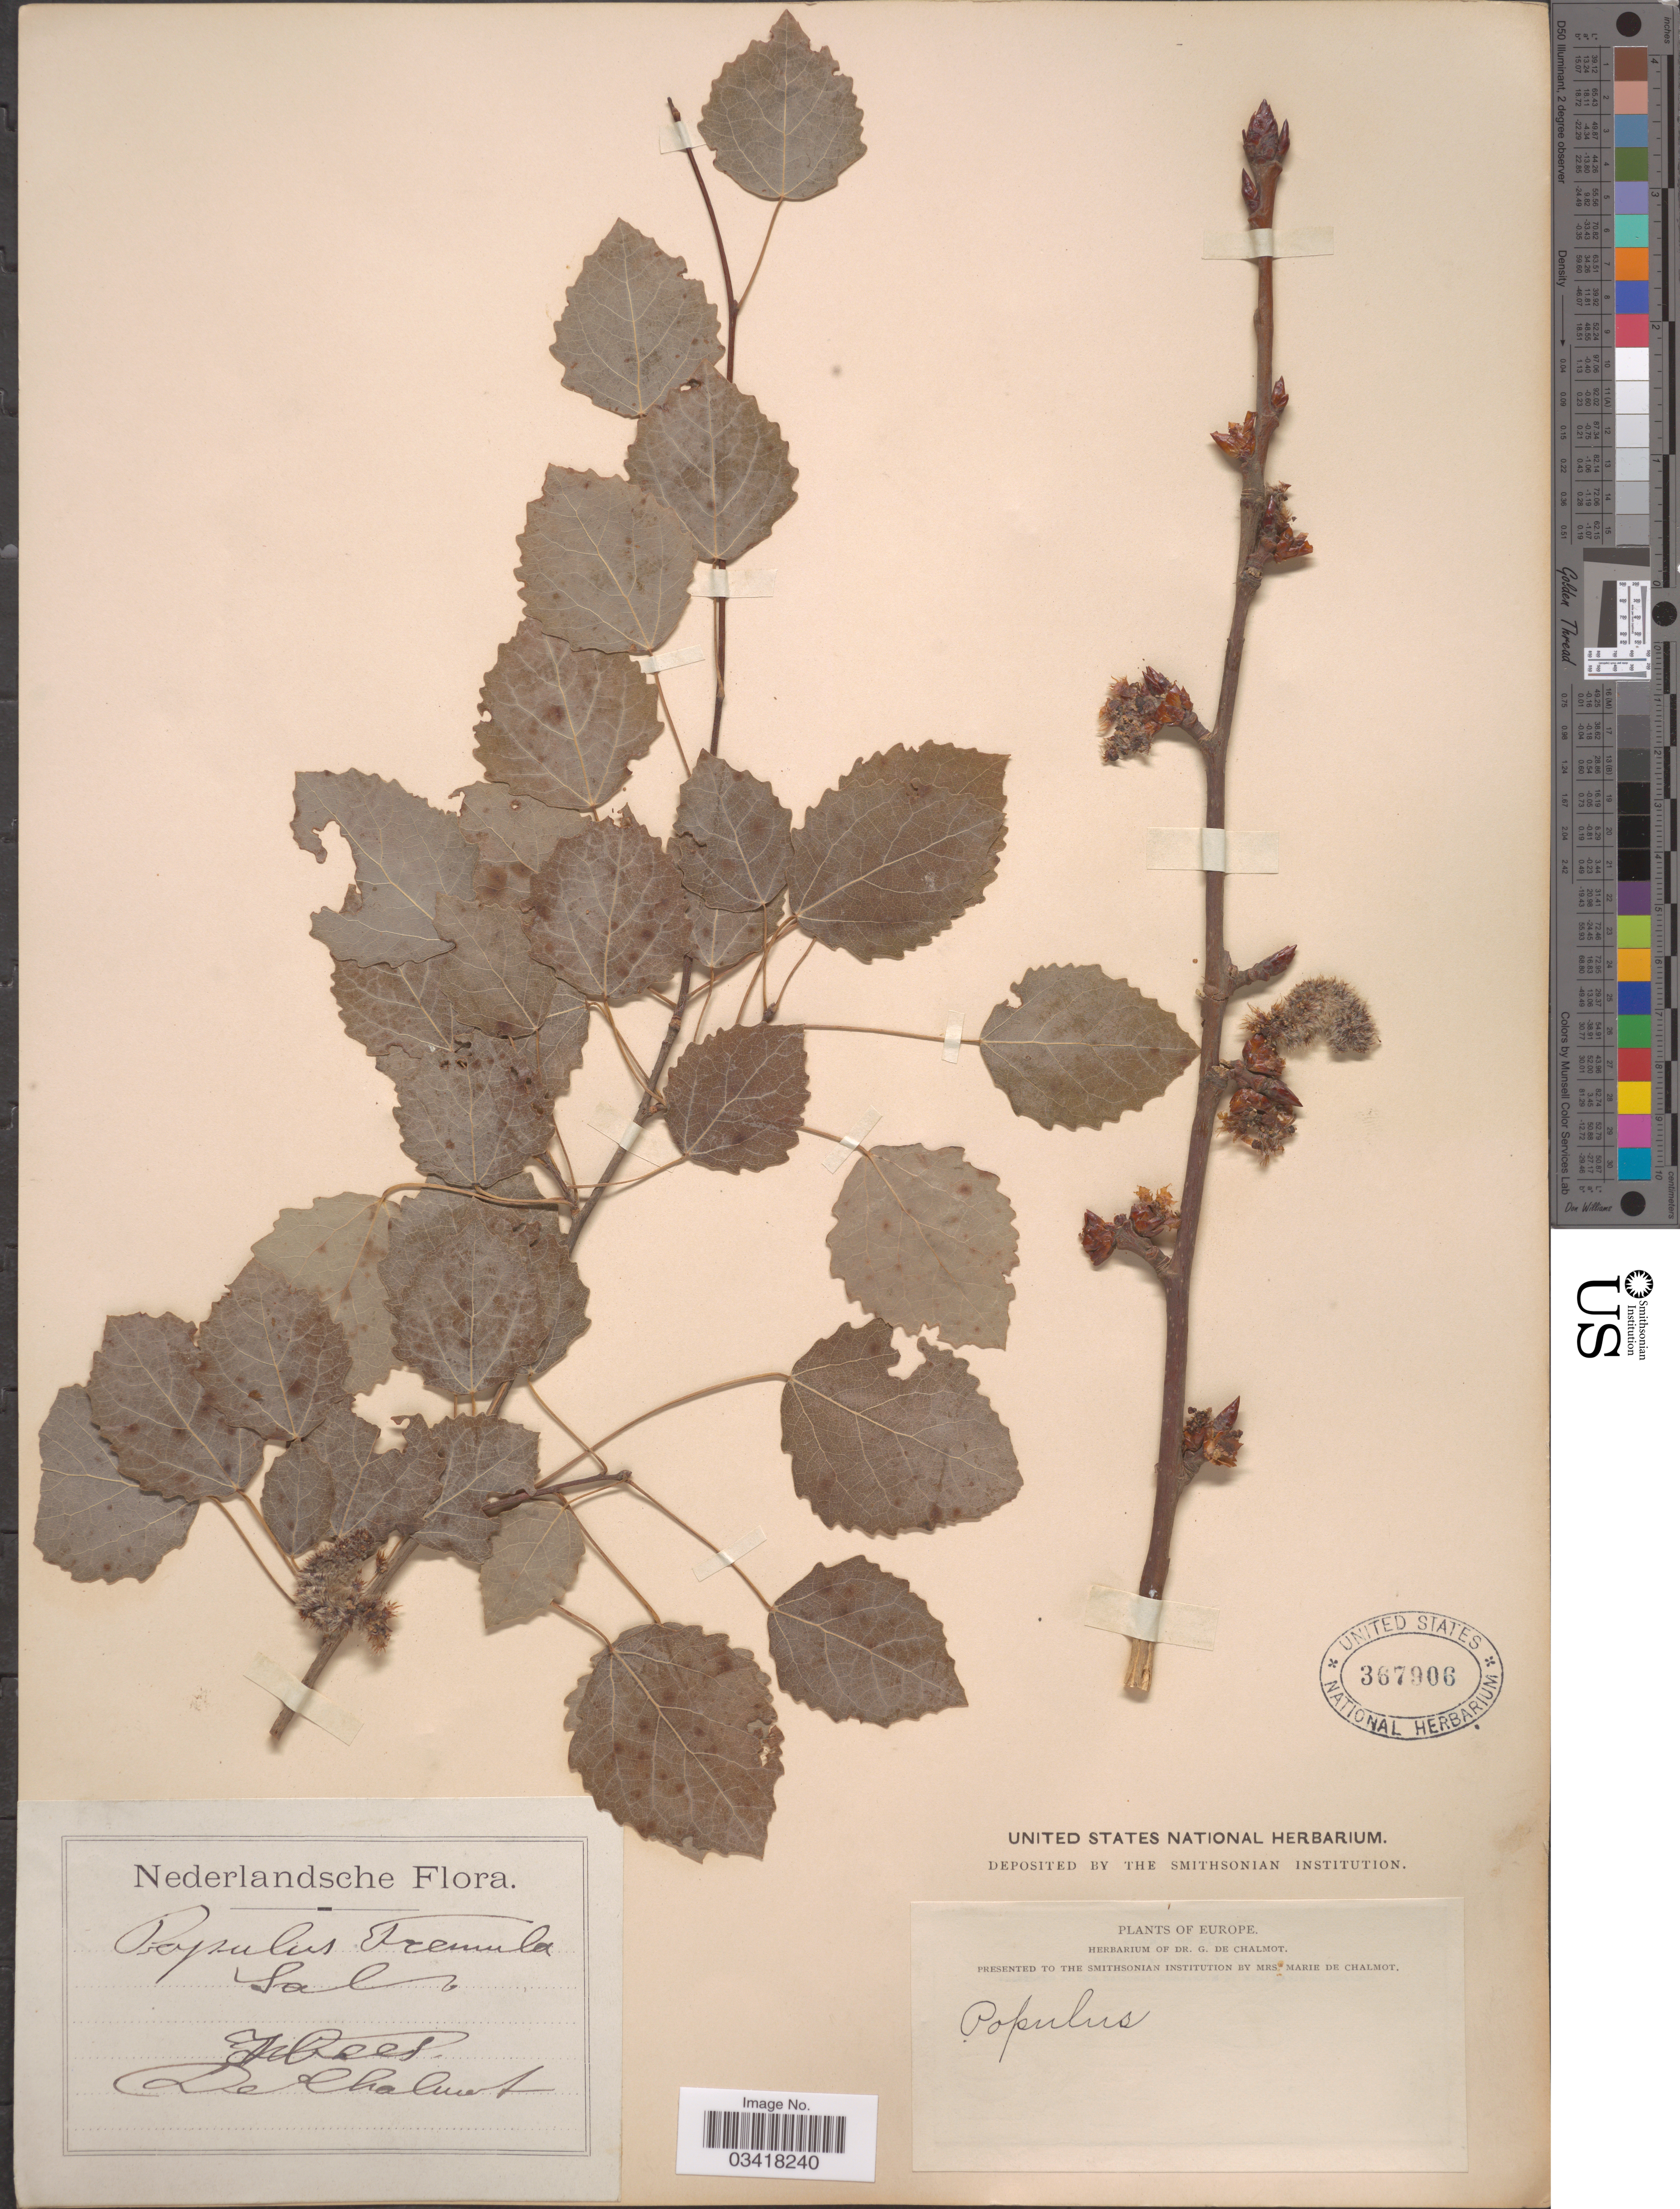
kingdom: Plantae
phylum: Tracheophyta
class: Magnoliopsida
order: Malpighiales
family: Salicaceae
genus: Populus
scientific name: Populus tremula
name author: L.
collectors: G. de Chalmot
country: Netherlands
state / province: Utrecht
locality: Europe. Hees.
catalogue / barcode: US 367906